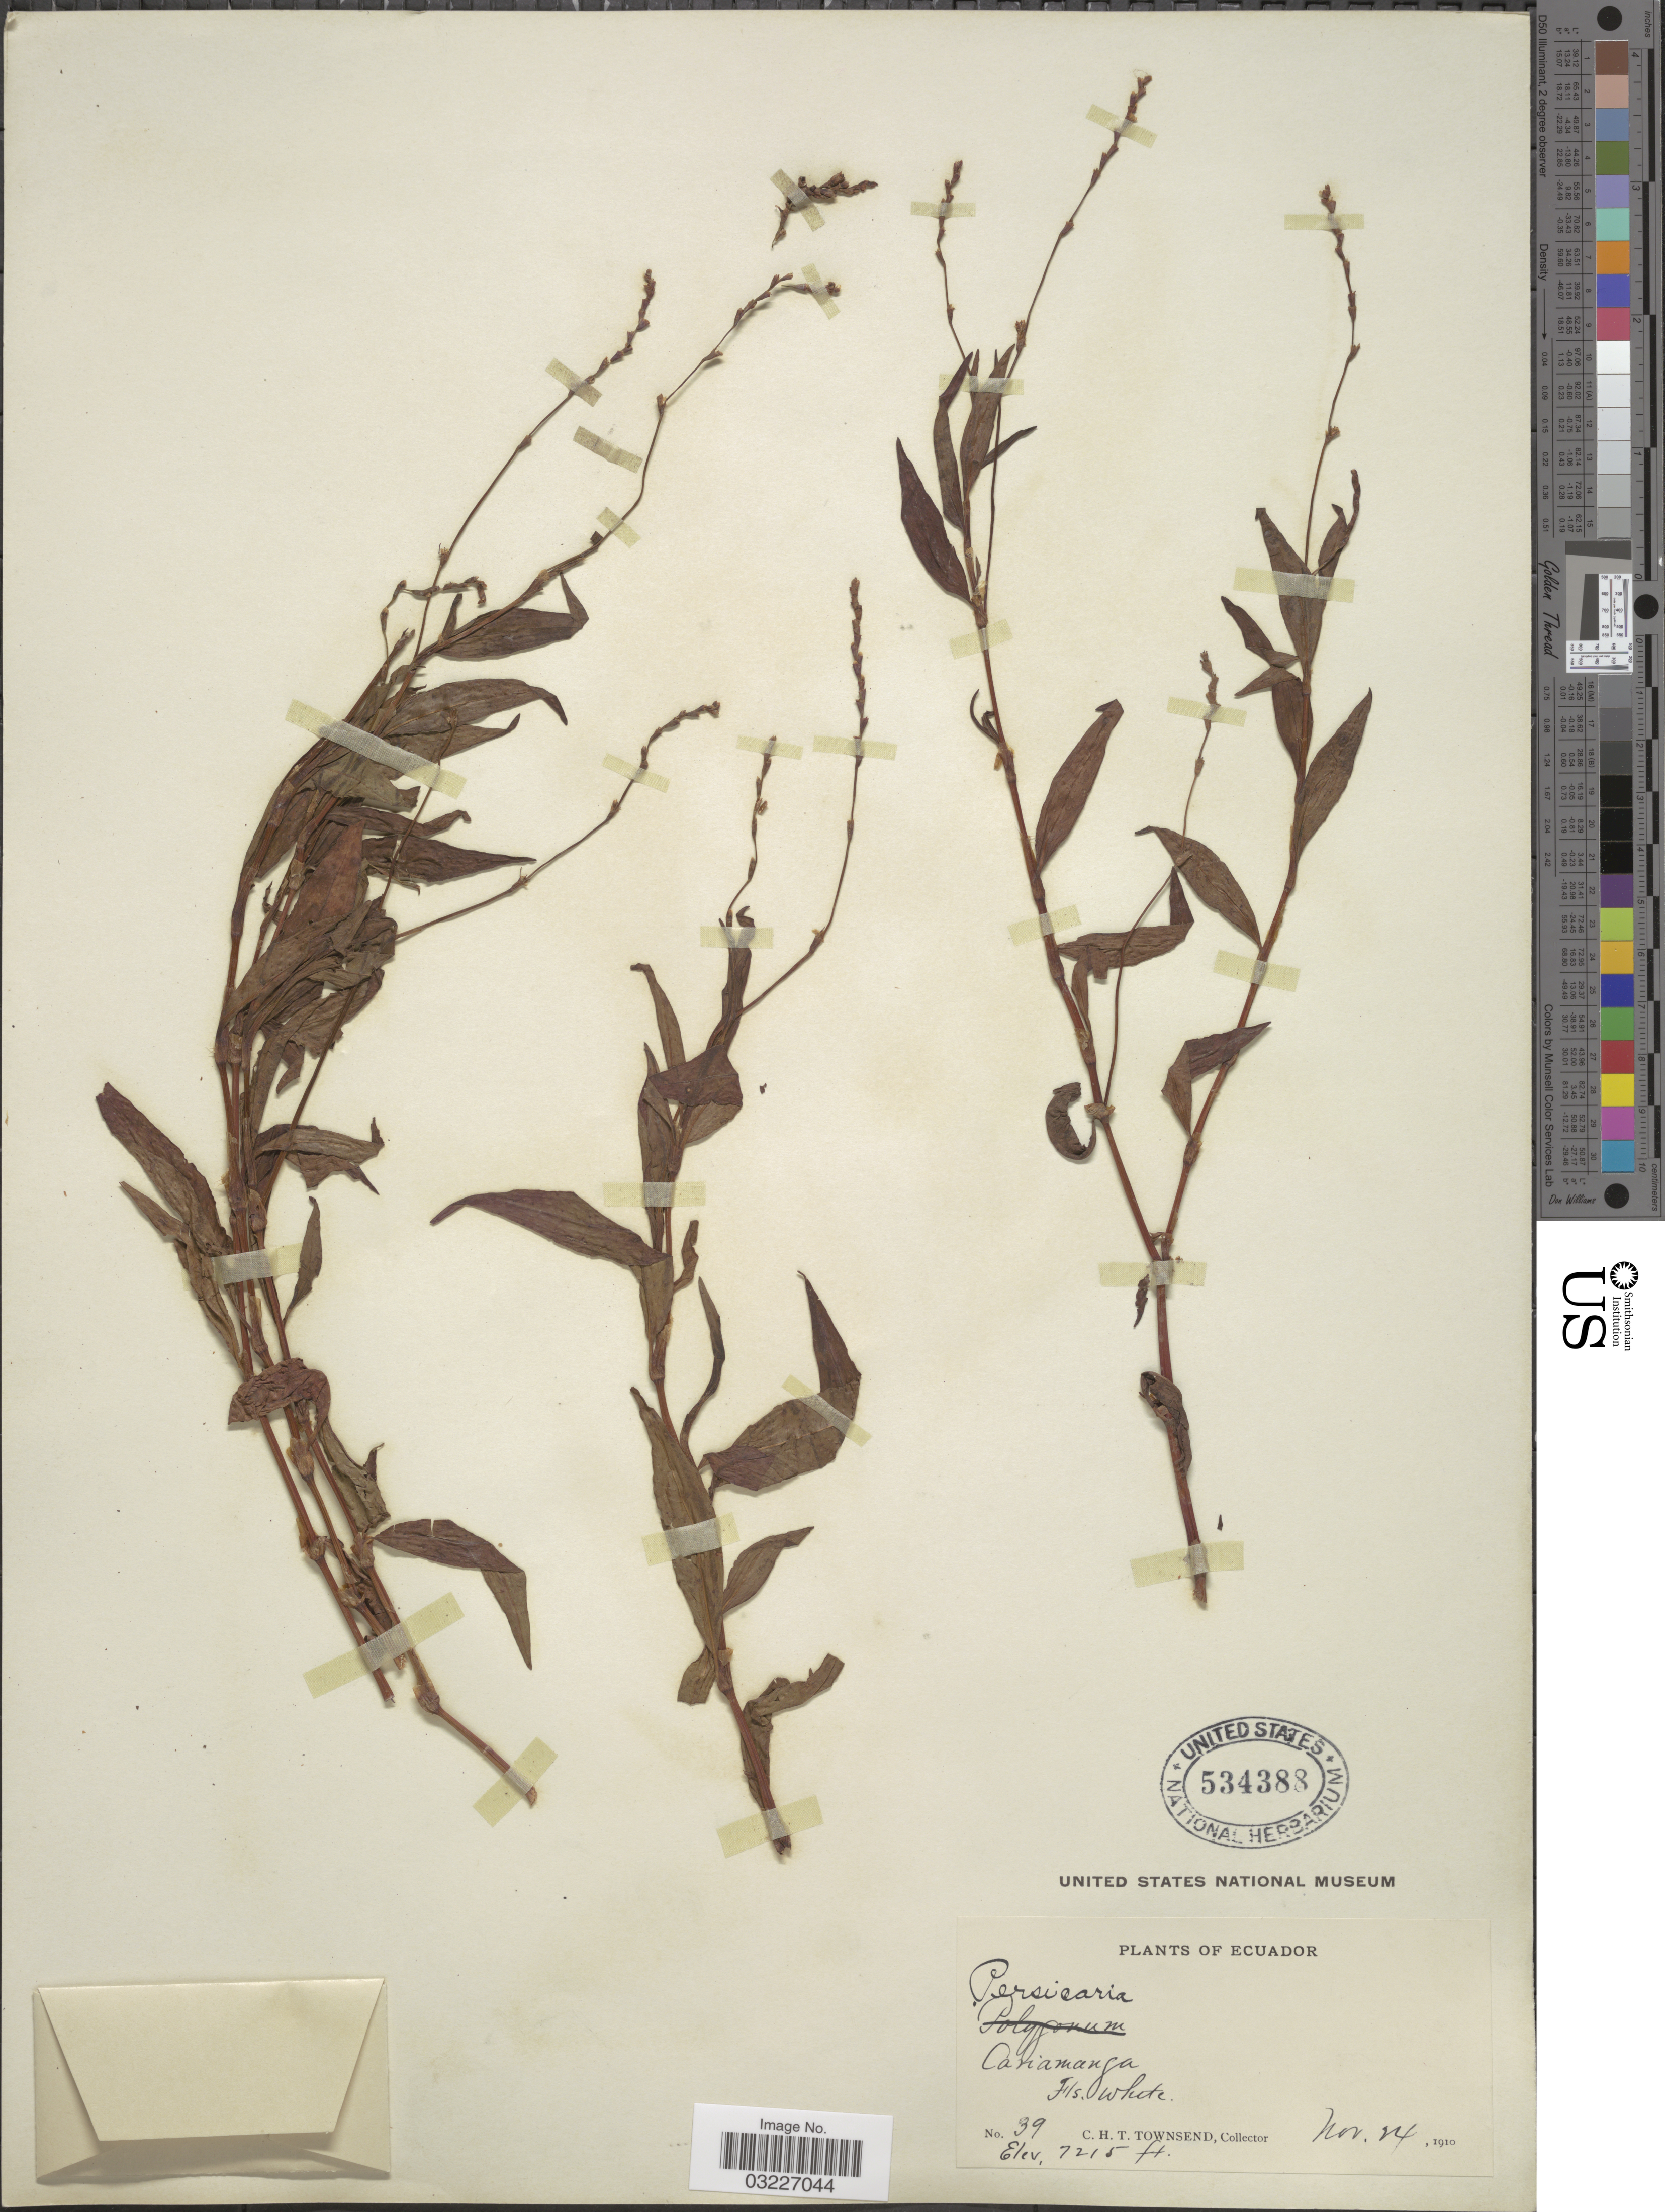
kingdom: Plantae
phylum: Tracheophyta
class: Magnoliopsida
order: Caryophyllales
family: Polygonaceae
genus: Polygonum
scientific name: Polygonum opelousanum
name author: Riddell ex Small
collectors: C. H. T. Townsend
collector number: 39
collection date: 1910-11-24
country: Ecuador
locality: Cariamanga.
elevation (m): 2199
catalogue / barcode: US 534388